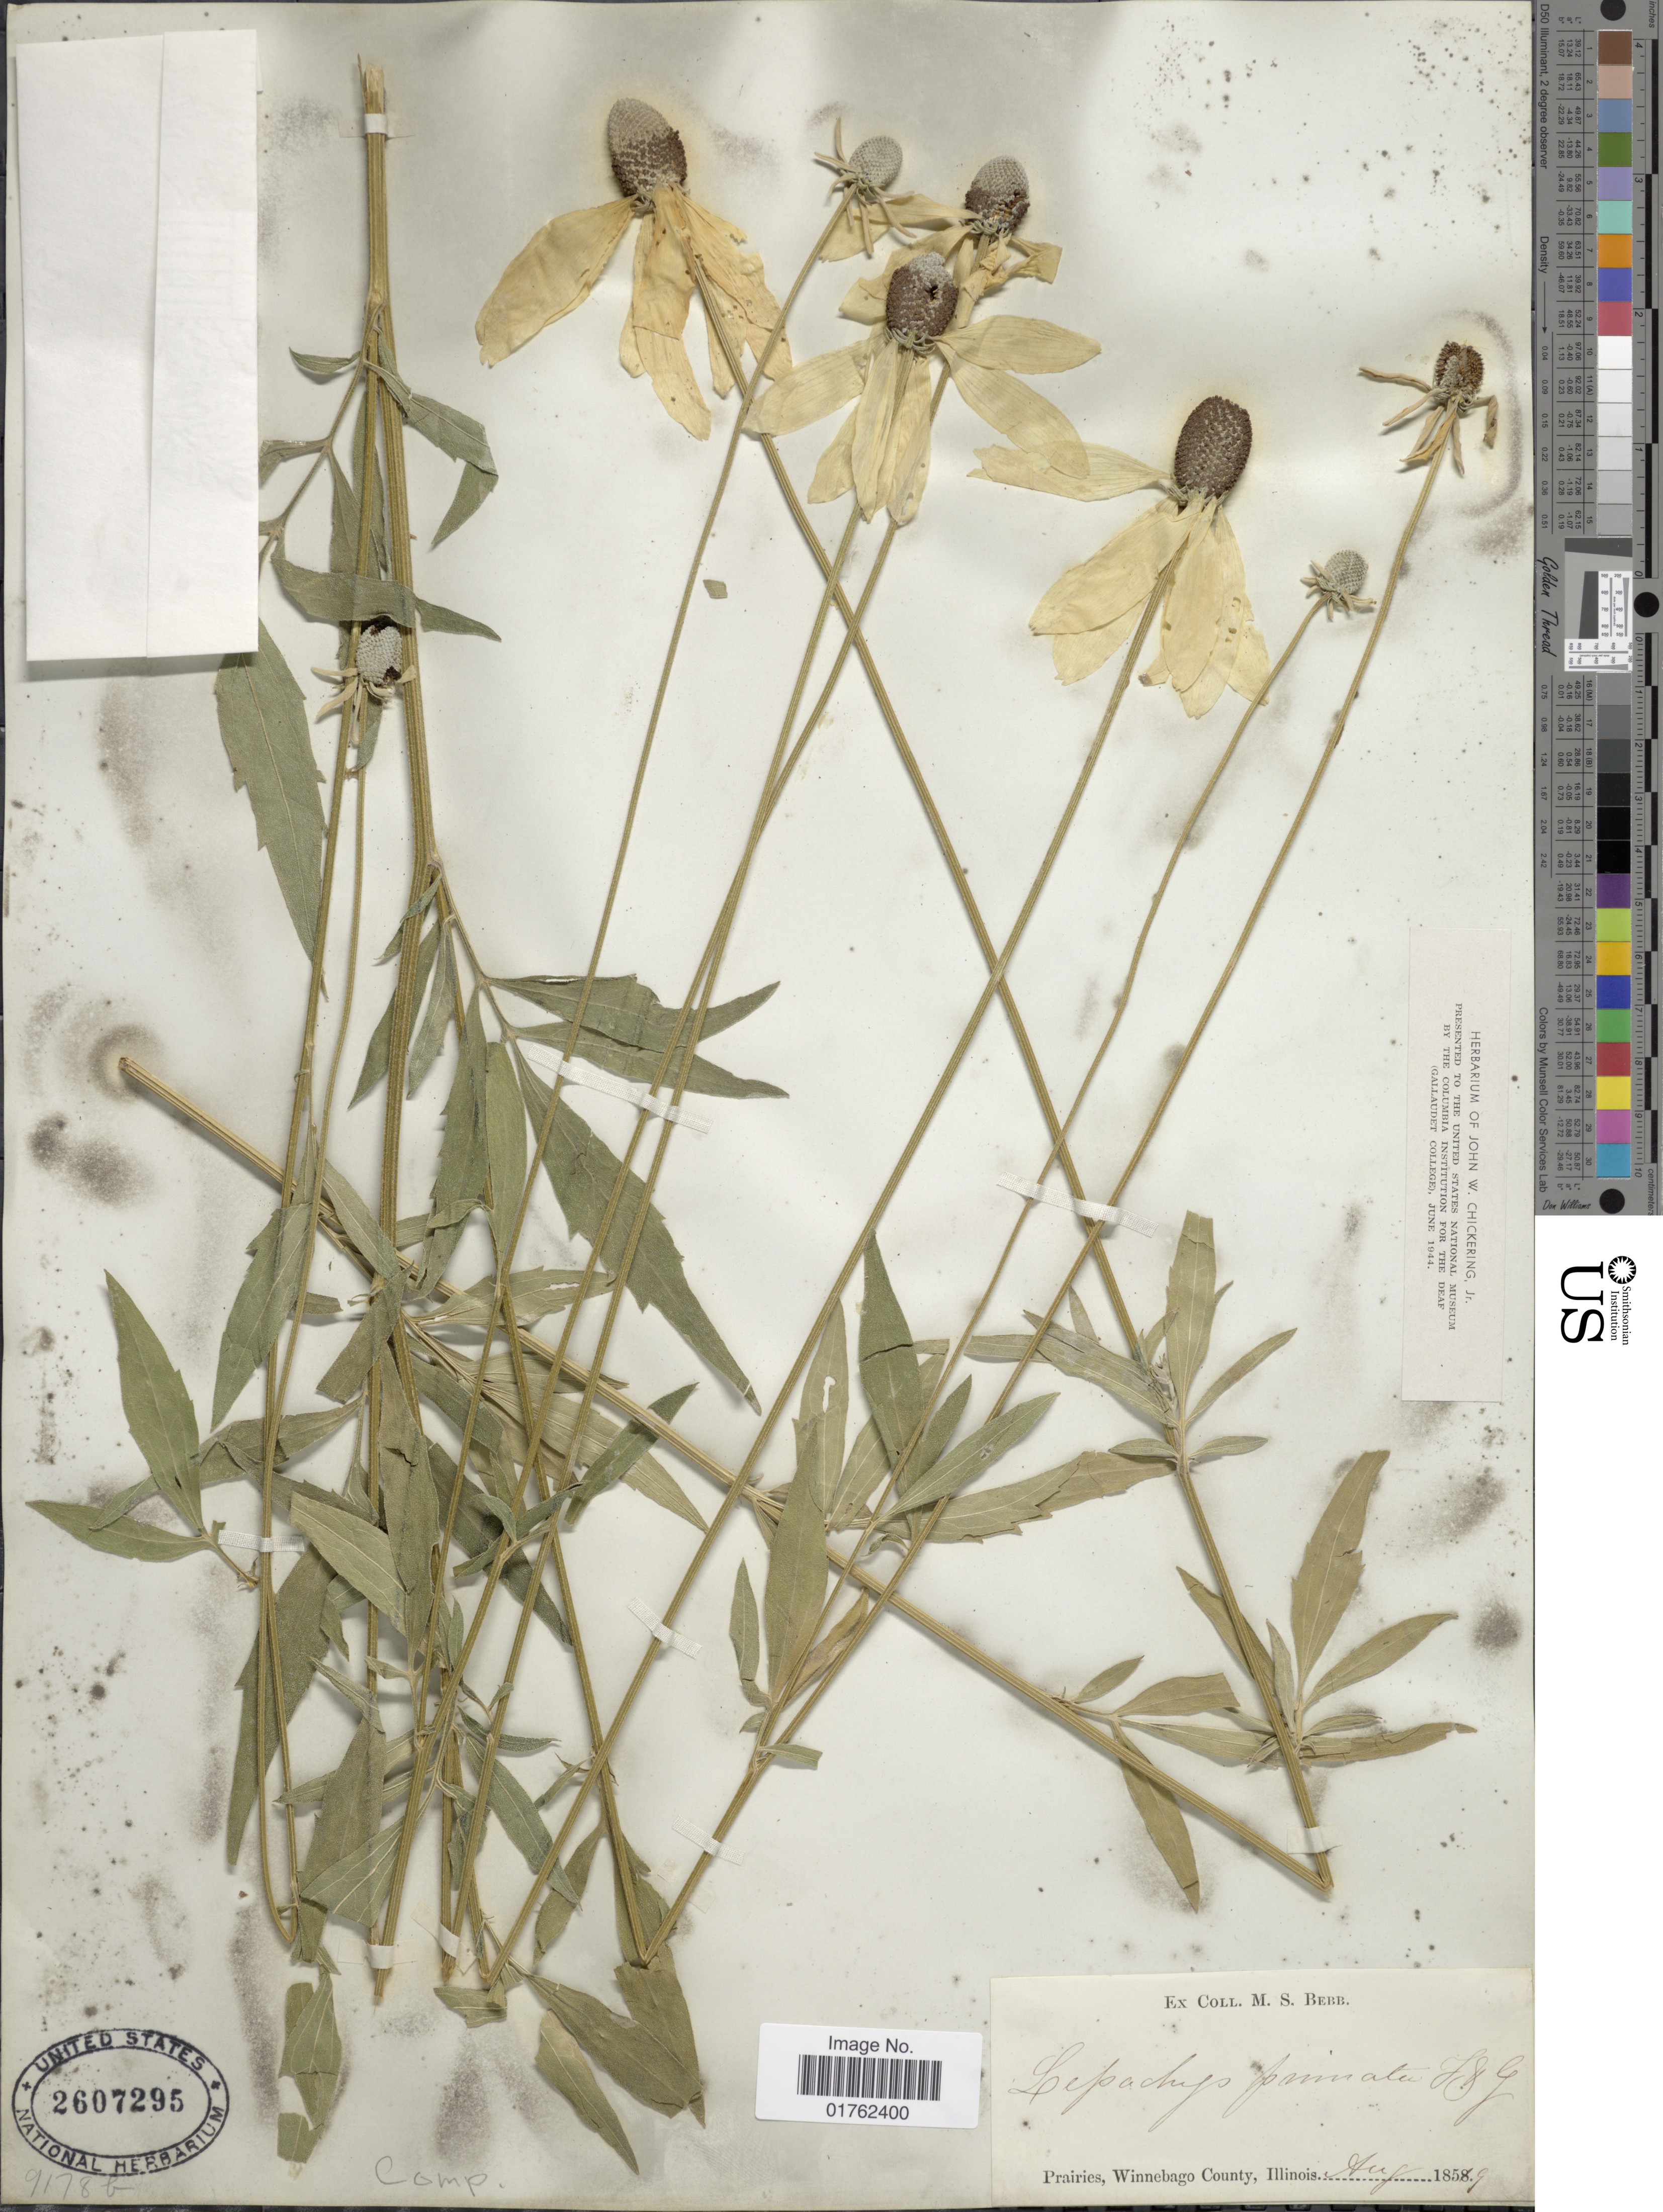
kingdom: Plantae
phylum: Tracheophyta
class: Magnoliopsida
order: Asterales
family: Asteraceae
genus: Ratibida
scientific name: Ratibida pinnata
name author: (Vent.) Barnhart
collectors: M. Bebb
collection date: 1859-08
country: United States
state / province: Illinois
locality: Prairies, Winnebago County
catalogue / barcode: US 2607295